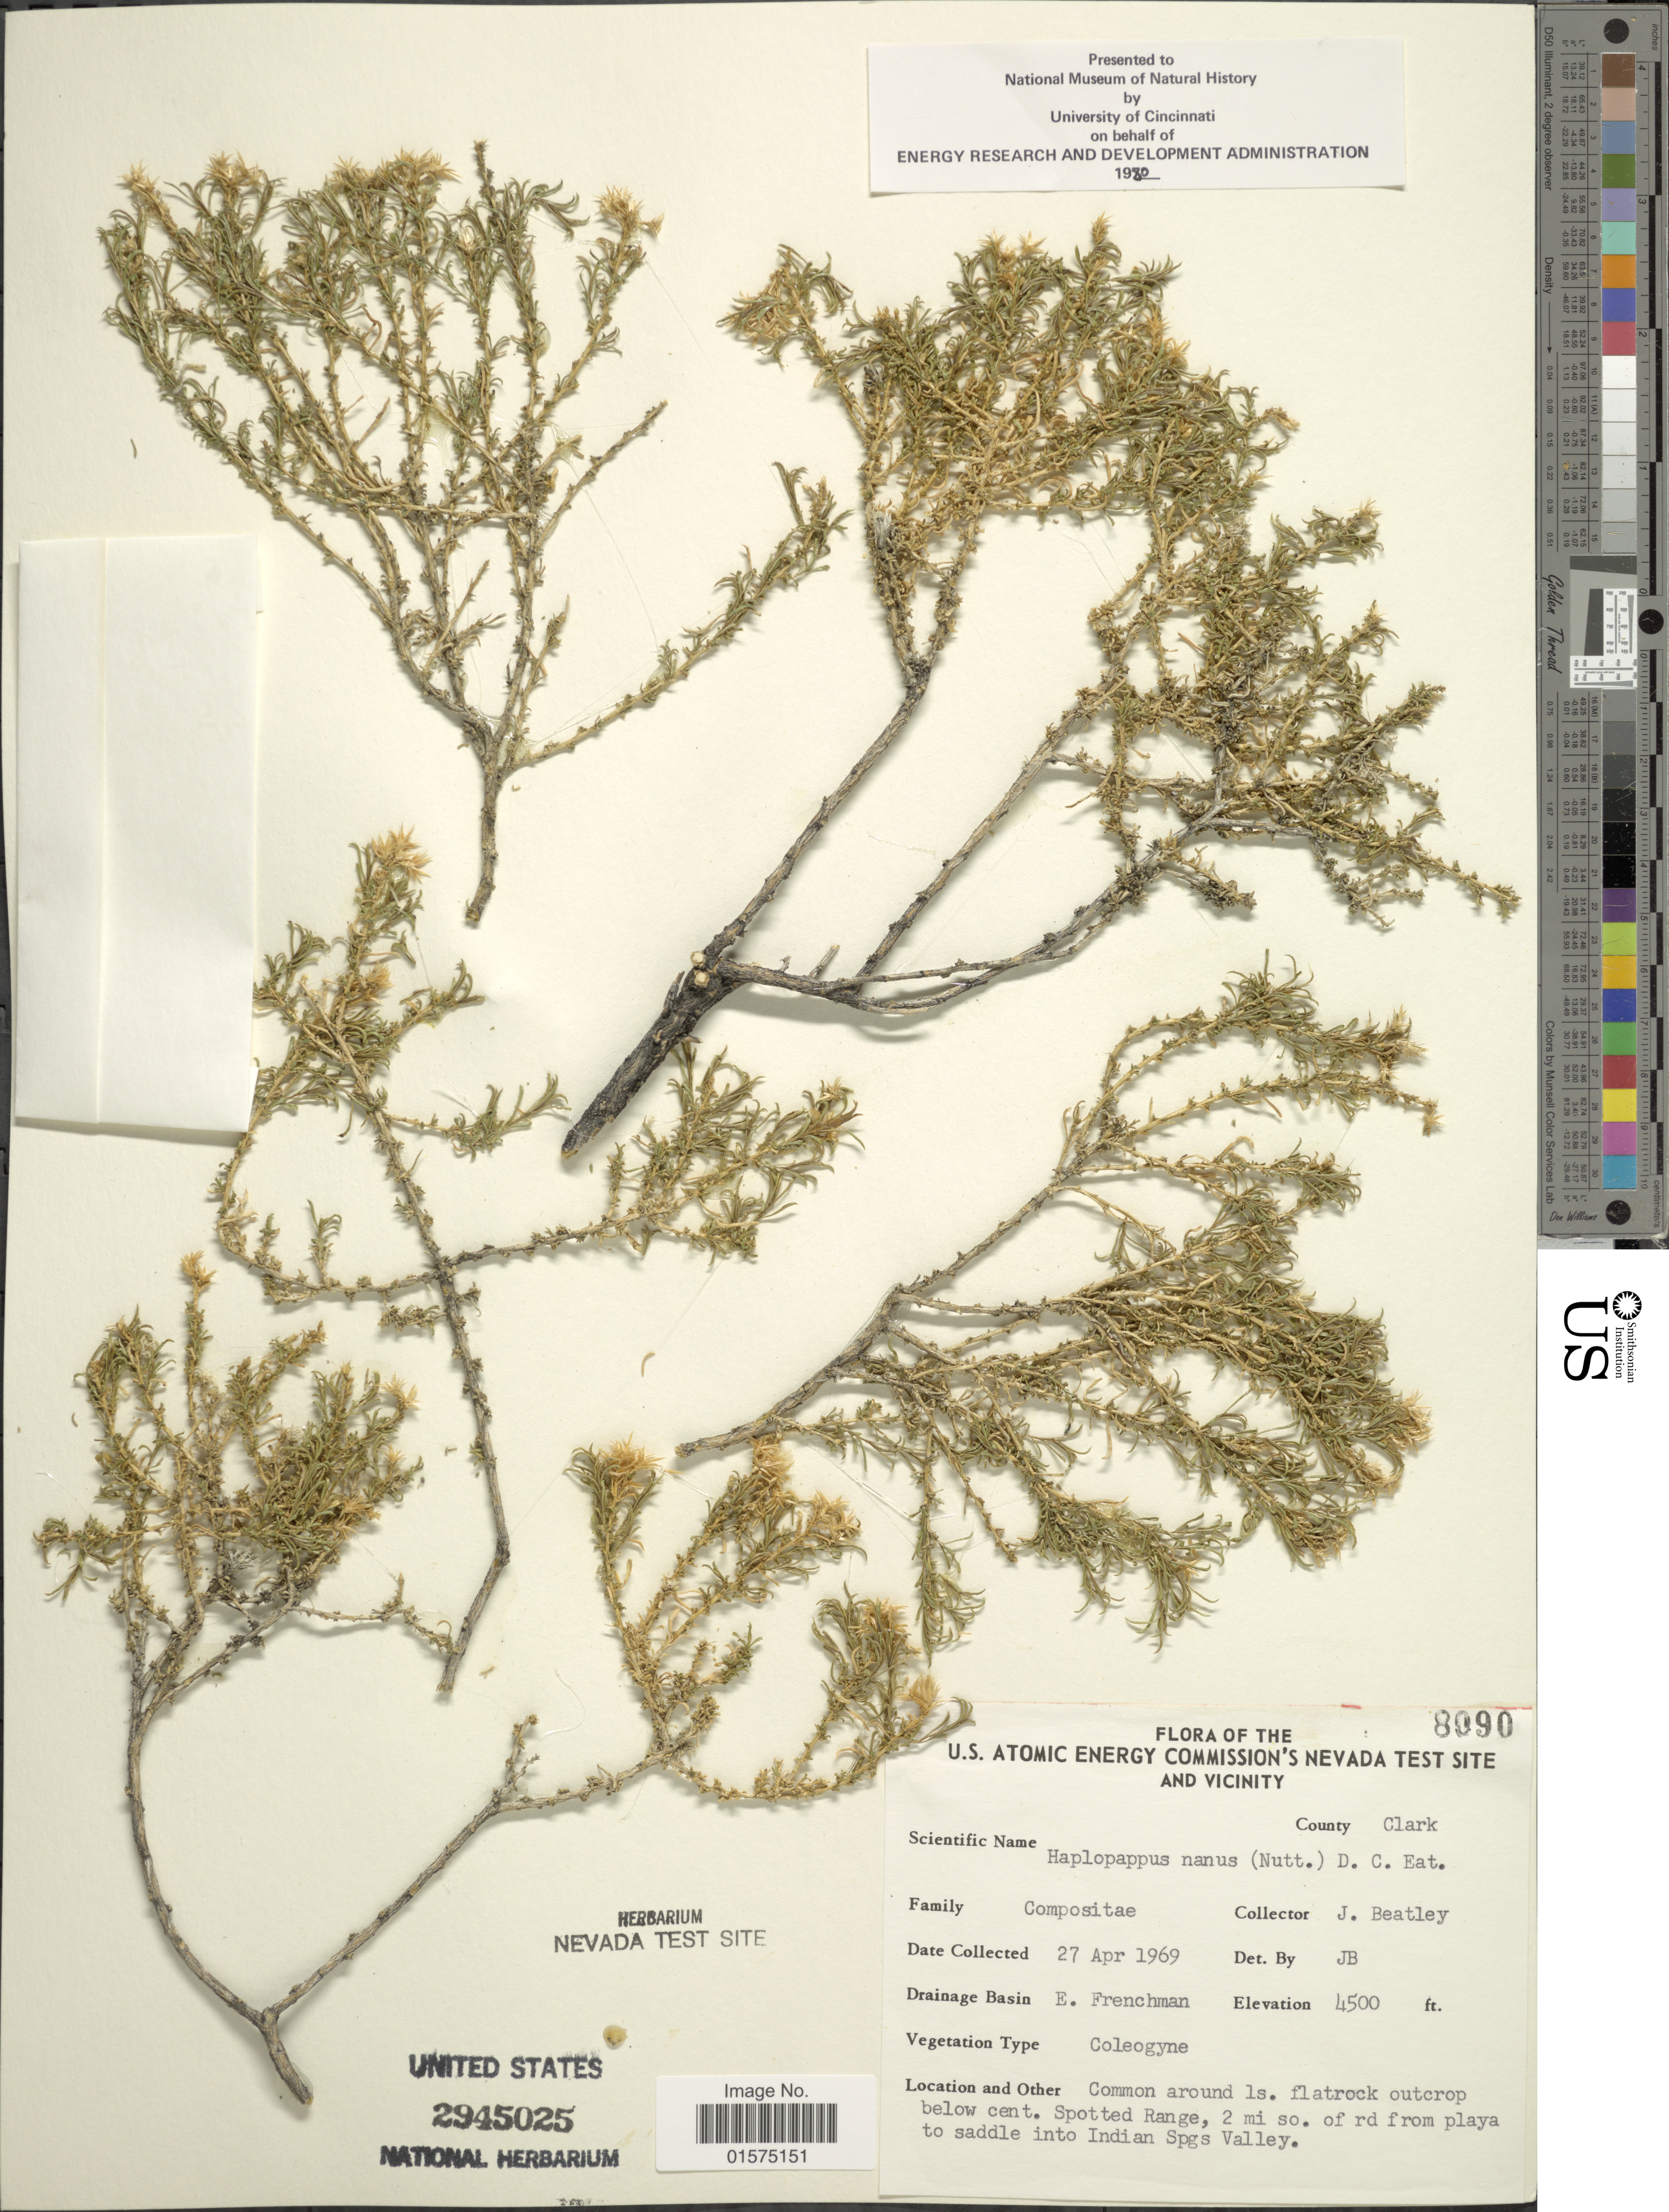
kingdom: Plantae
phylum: Tracheophyta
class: Magnoliopsida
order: Asterales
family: Asteraceae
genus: Ericameria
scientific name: Ericameria nana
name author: Nutt.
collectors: J. C. Beatley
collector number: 8090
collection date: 1969-04-27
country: United States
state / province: Nevada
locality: U.S. Atomic Energy Commission's Nevada Test Site and vicinity. County Clark. Drainage Basin E. Frenchman. 1s. flatrock outcrop below cent. Spotted Range, 2 mi so. of rd from playa to saddle into Indian Spgs Valley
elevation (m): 1372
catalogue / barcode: US 2945025